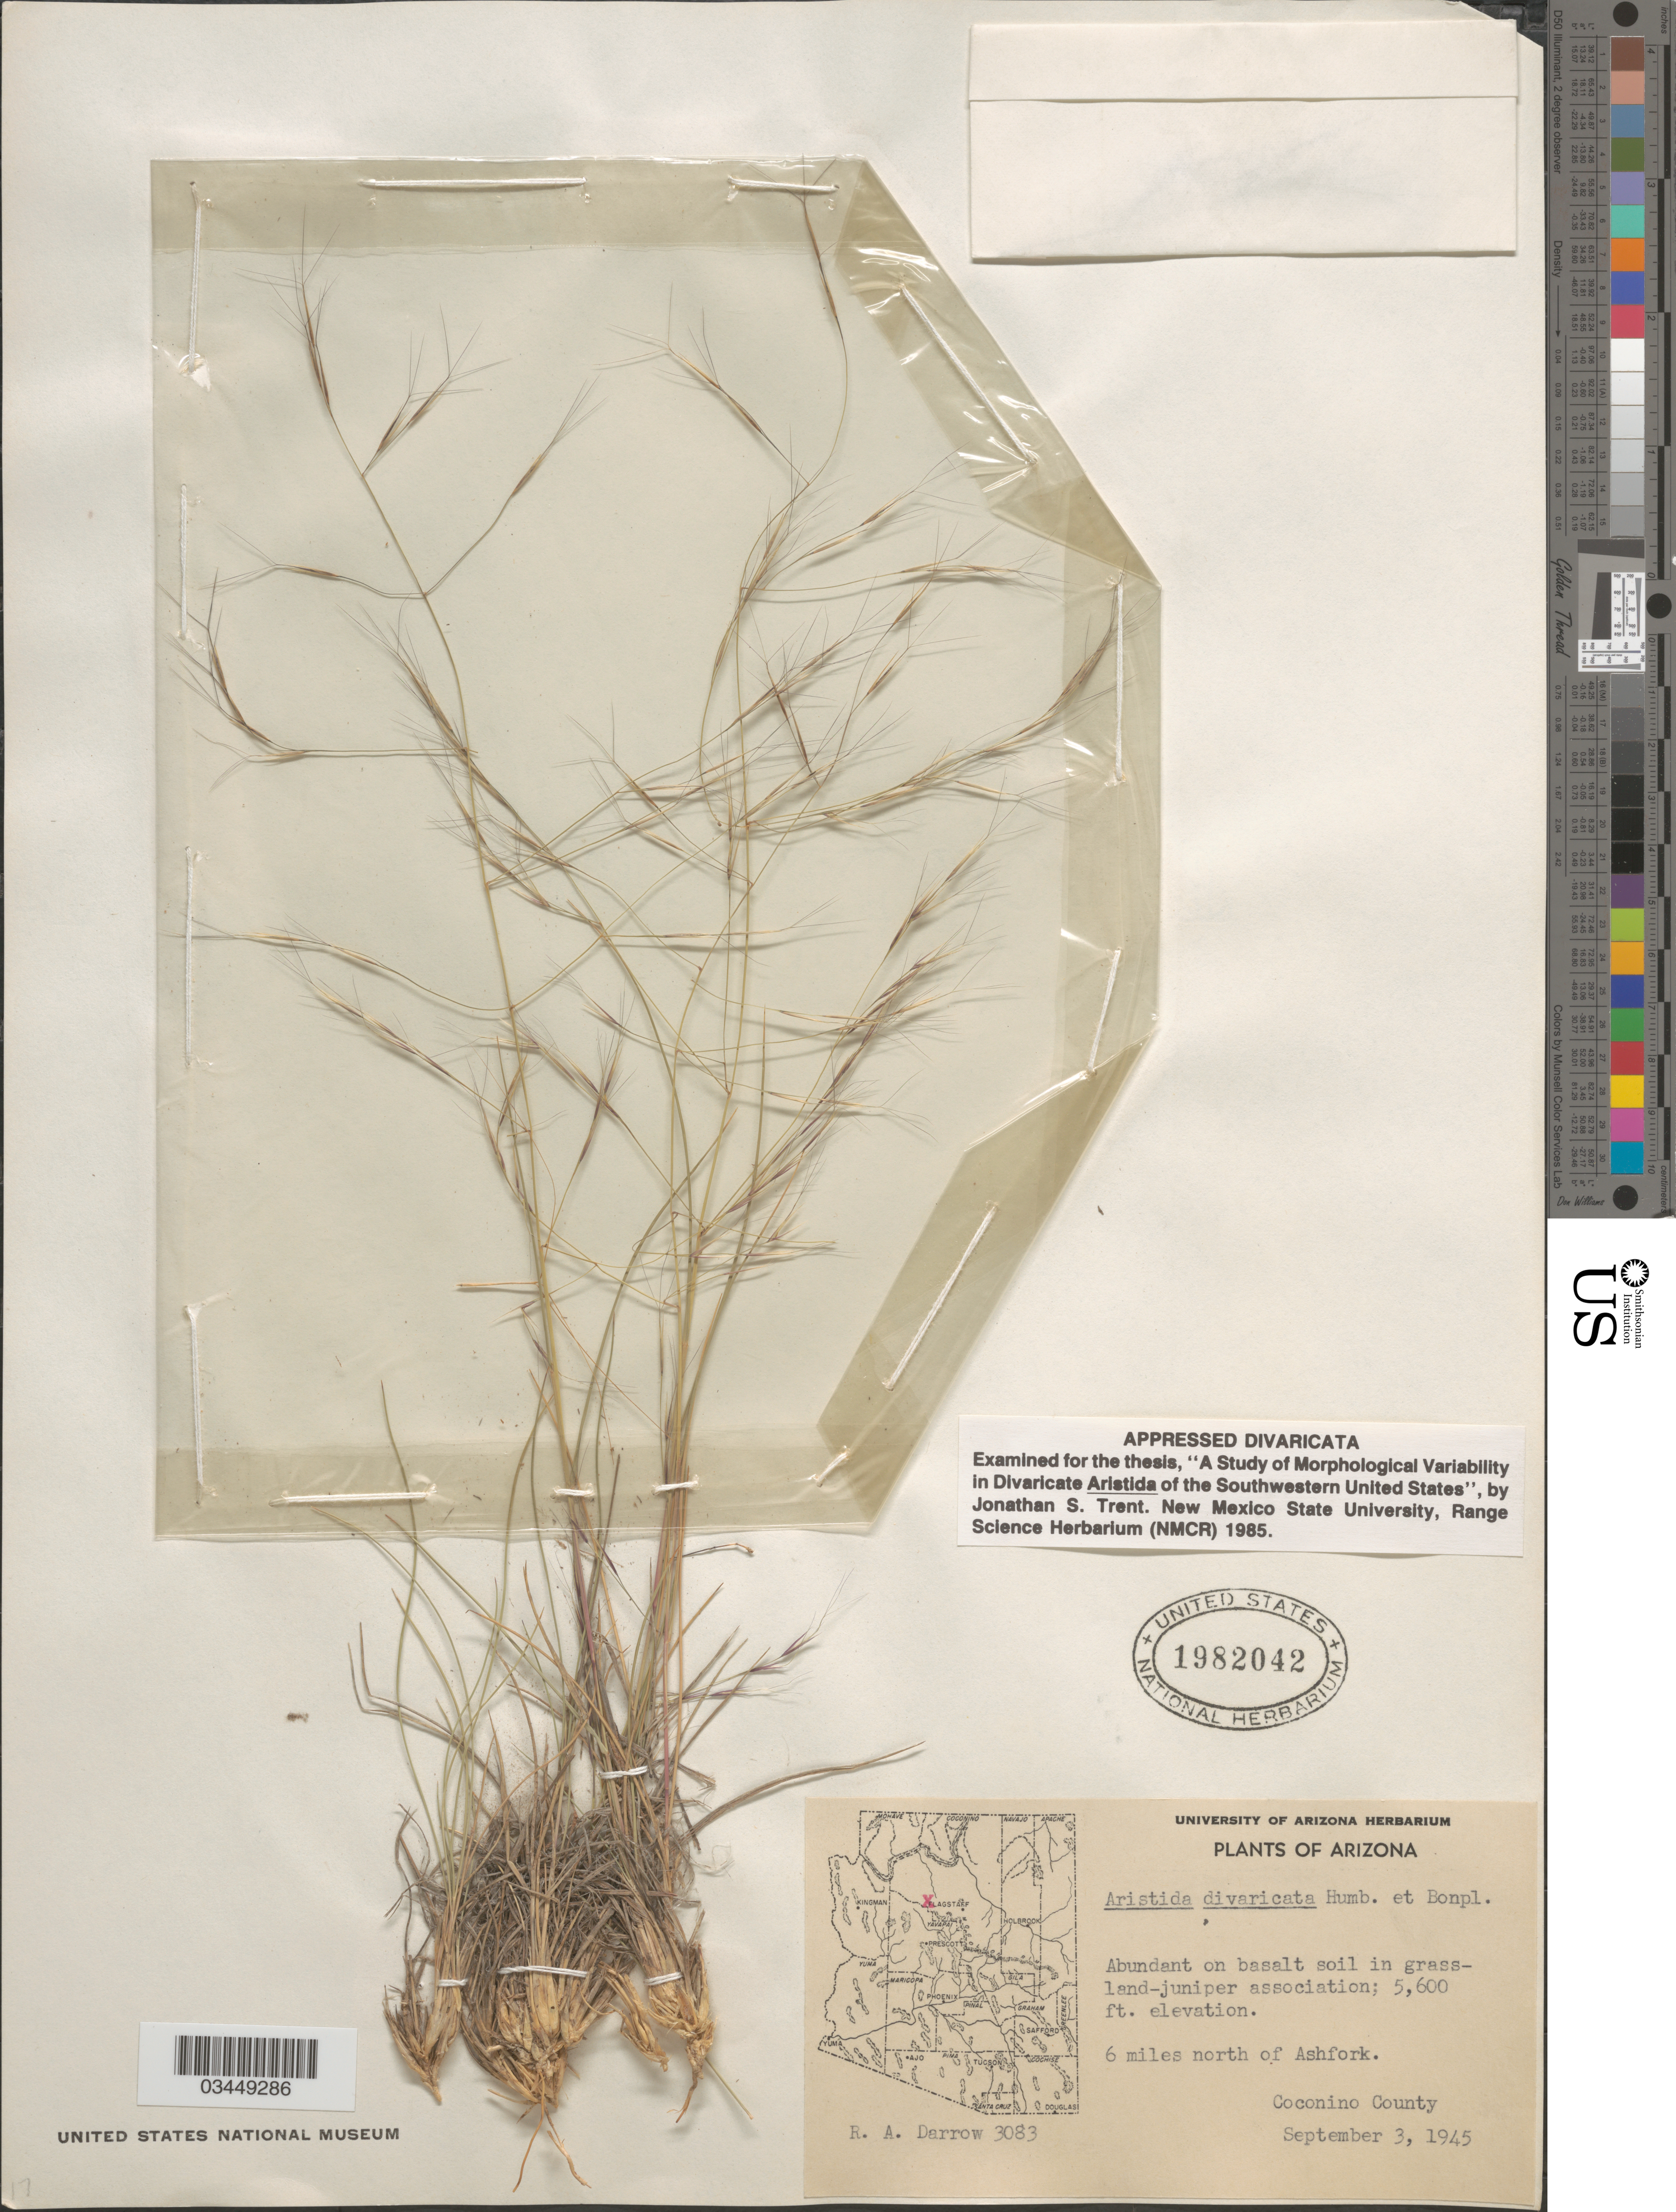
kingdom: Plantae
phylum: Tracheophyta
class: Liliopsida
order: Poales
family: Poaceae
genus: Aristida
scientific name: Aristida divaricata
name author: Humb. & Bonpl. ex Willd.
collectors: R. A. Darrow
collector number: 3083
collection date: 1945-09-03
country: United States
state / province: Arizona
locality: Abundant on basalt soil in grassland-juniper association. 6 miles north of Ashfork. Coconino County.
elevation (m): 1707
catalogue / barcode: US 1982042